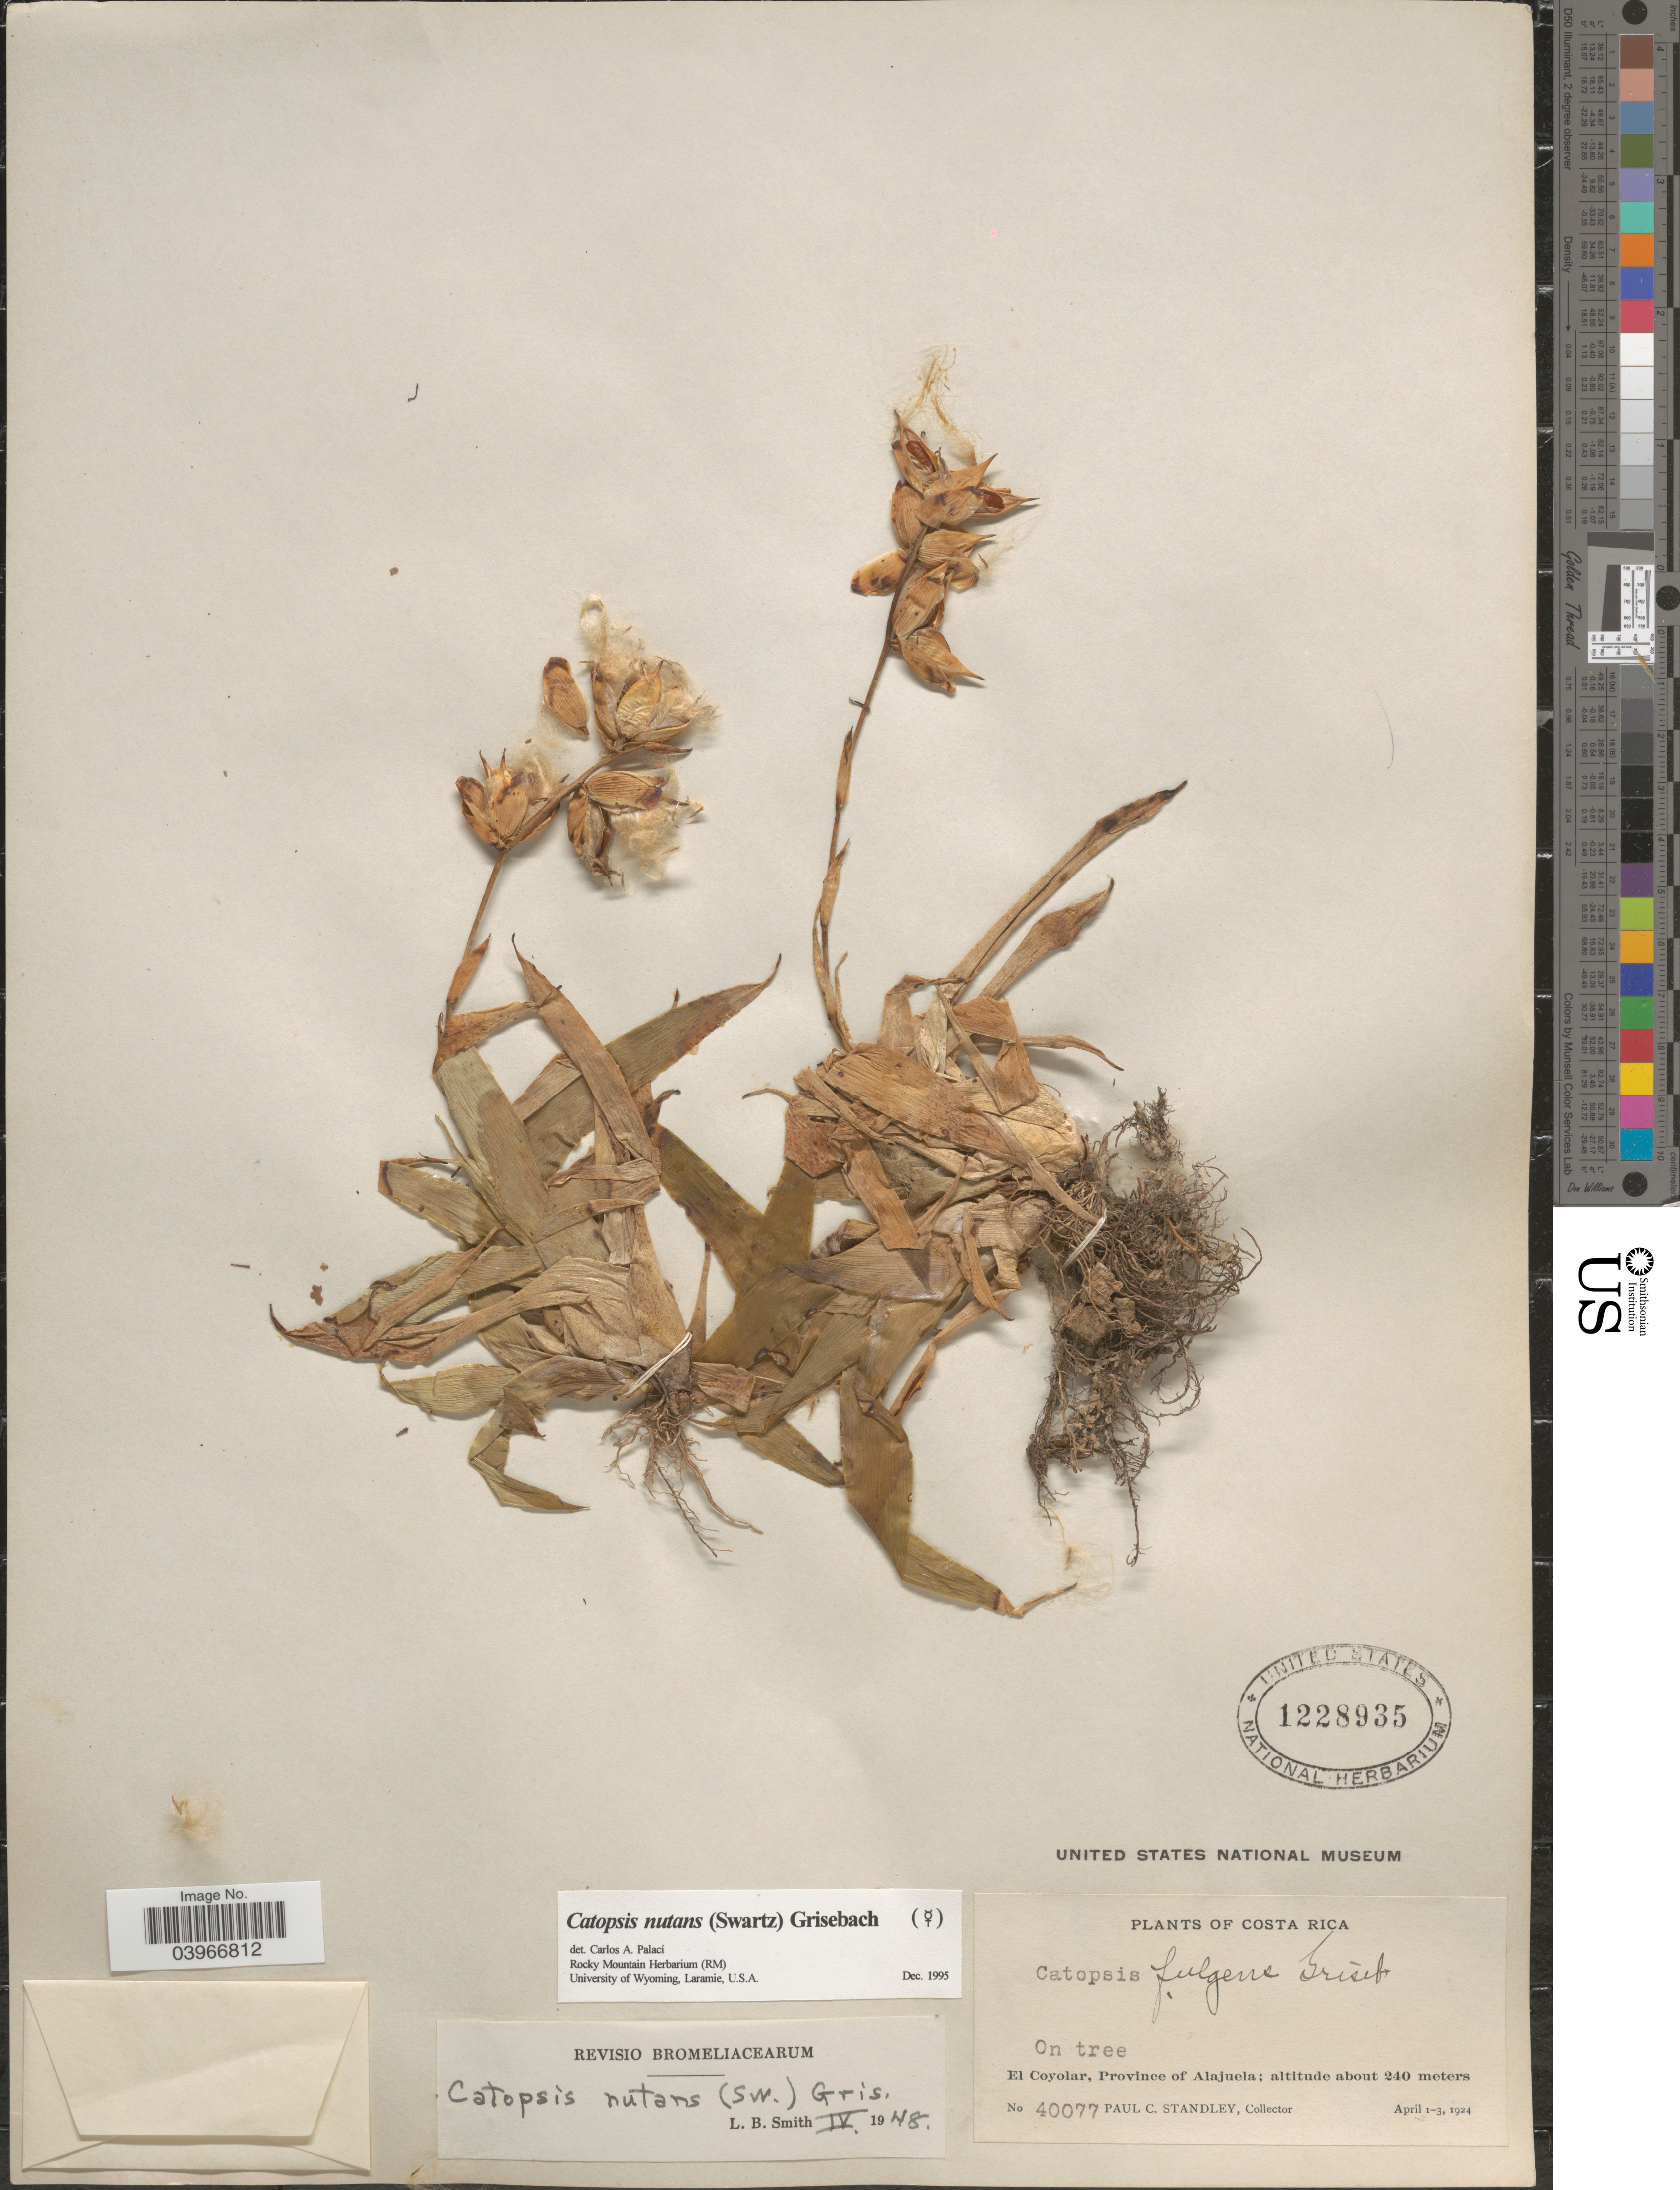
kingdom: Plantae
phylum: Tracheophyta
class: Liliopsida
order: Poales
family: Bromeliaceae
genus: Catopsis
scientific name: Catopsis nutans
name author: (Sw.) Griseb.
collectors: P. C. Standley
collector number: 40077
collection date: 1924-04-01/1924-04-03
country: Costa Rica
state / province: Alajuela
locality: El Coyolar.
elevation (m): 240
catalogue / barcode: US 1228935